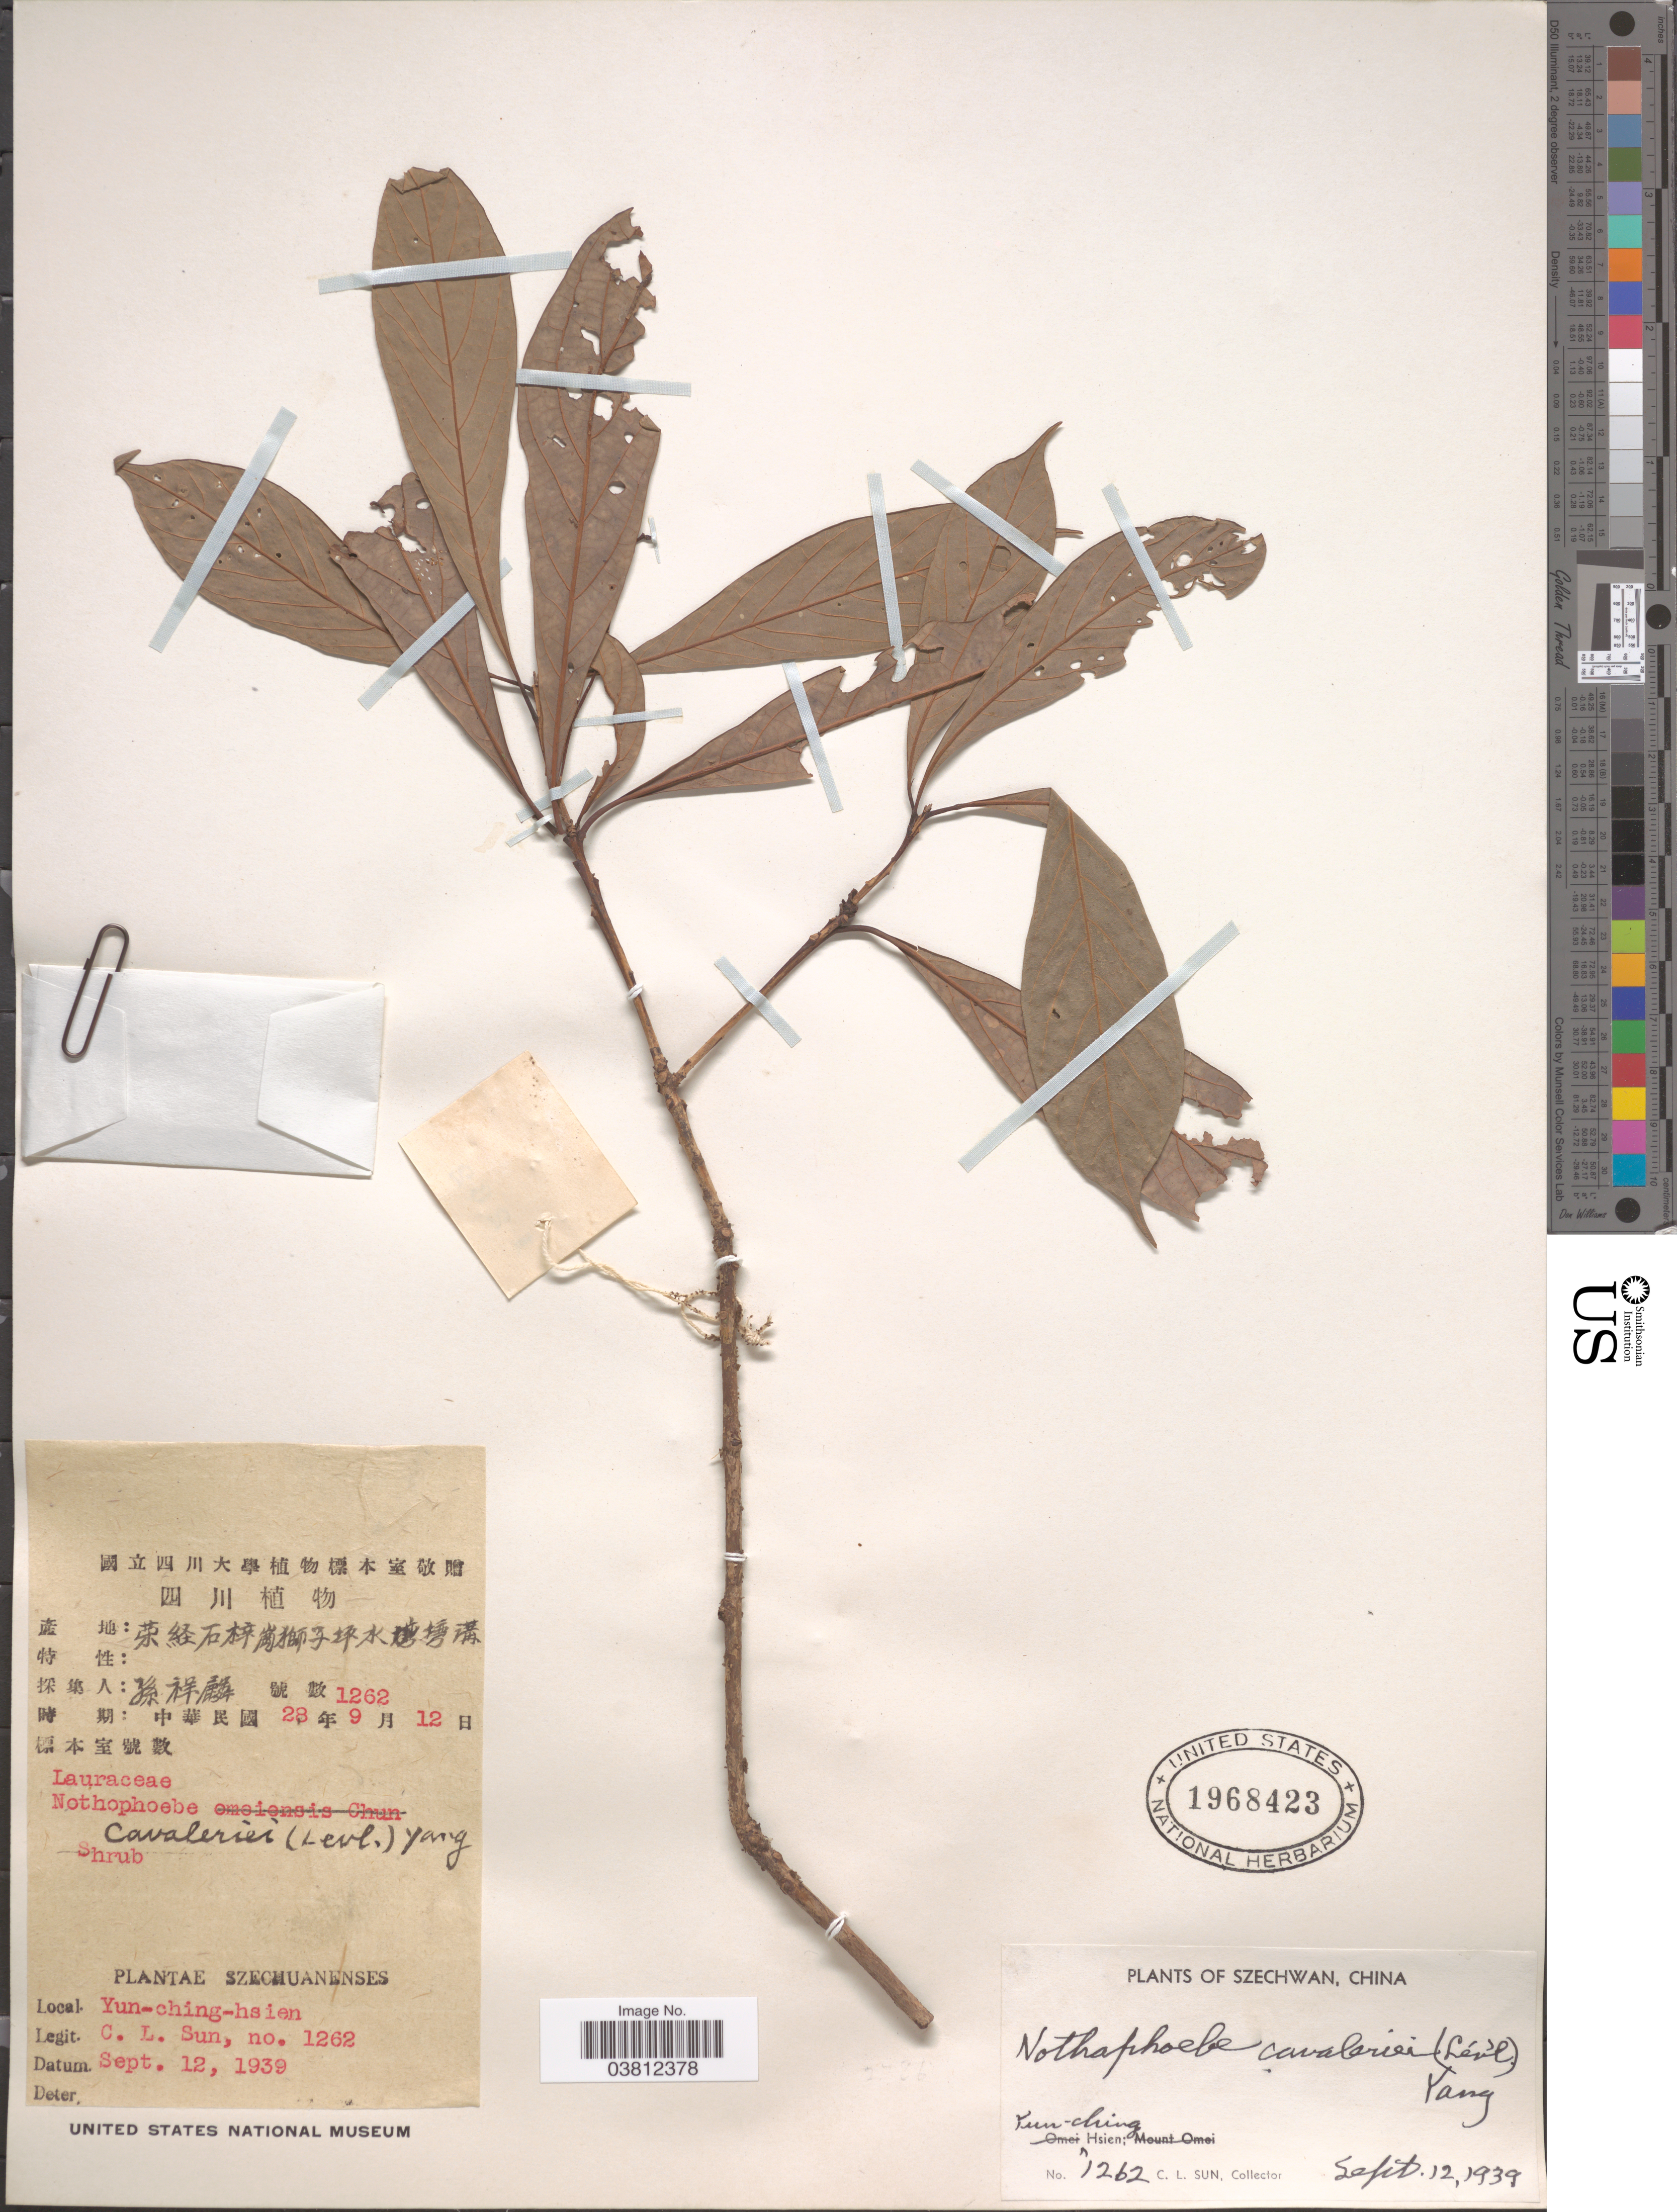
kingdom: Plantae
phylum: Tracheophyta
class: Magnoliopsida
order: Laurales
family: Lauraceae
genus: Nothaphoebe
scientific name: Nothaphoebe cavaleriei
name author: (H. Lév.) Y.C. Yang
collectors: C. Sun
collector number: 1262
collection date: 1939-09-12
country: China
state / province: Sichuan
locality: Szechwan. Yun-ching-hsien.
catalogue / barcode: US 1968423